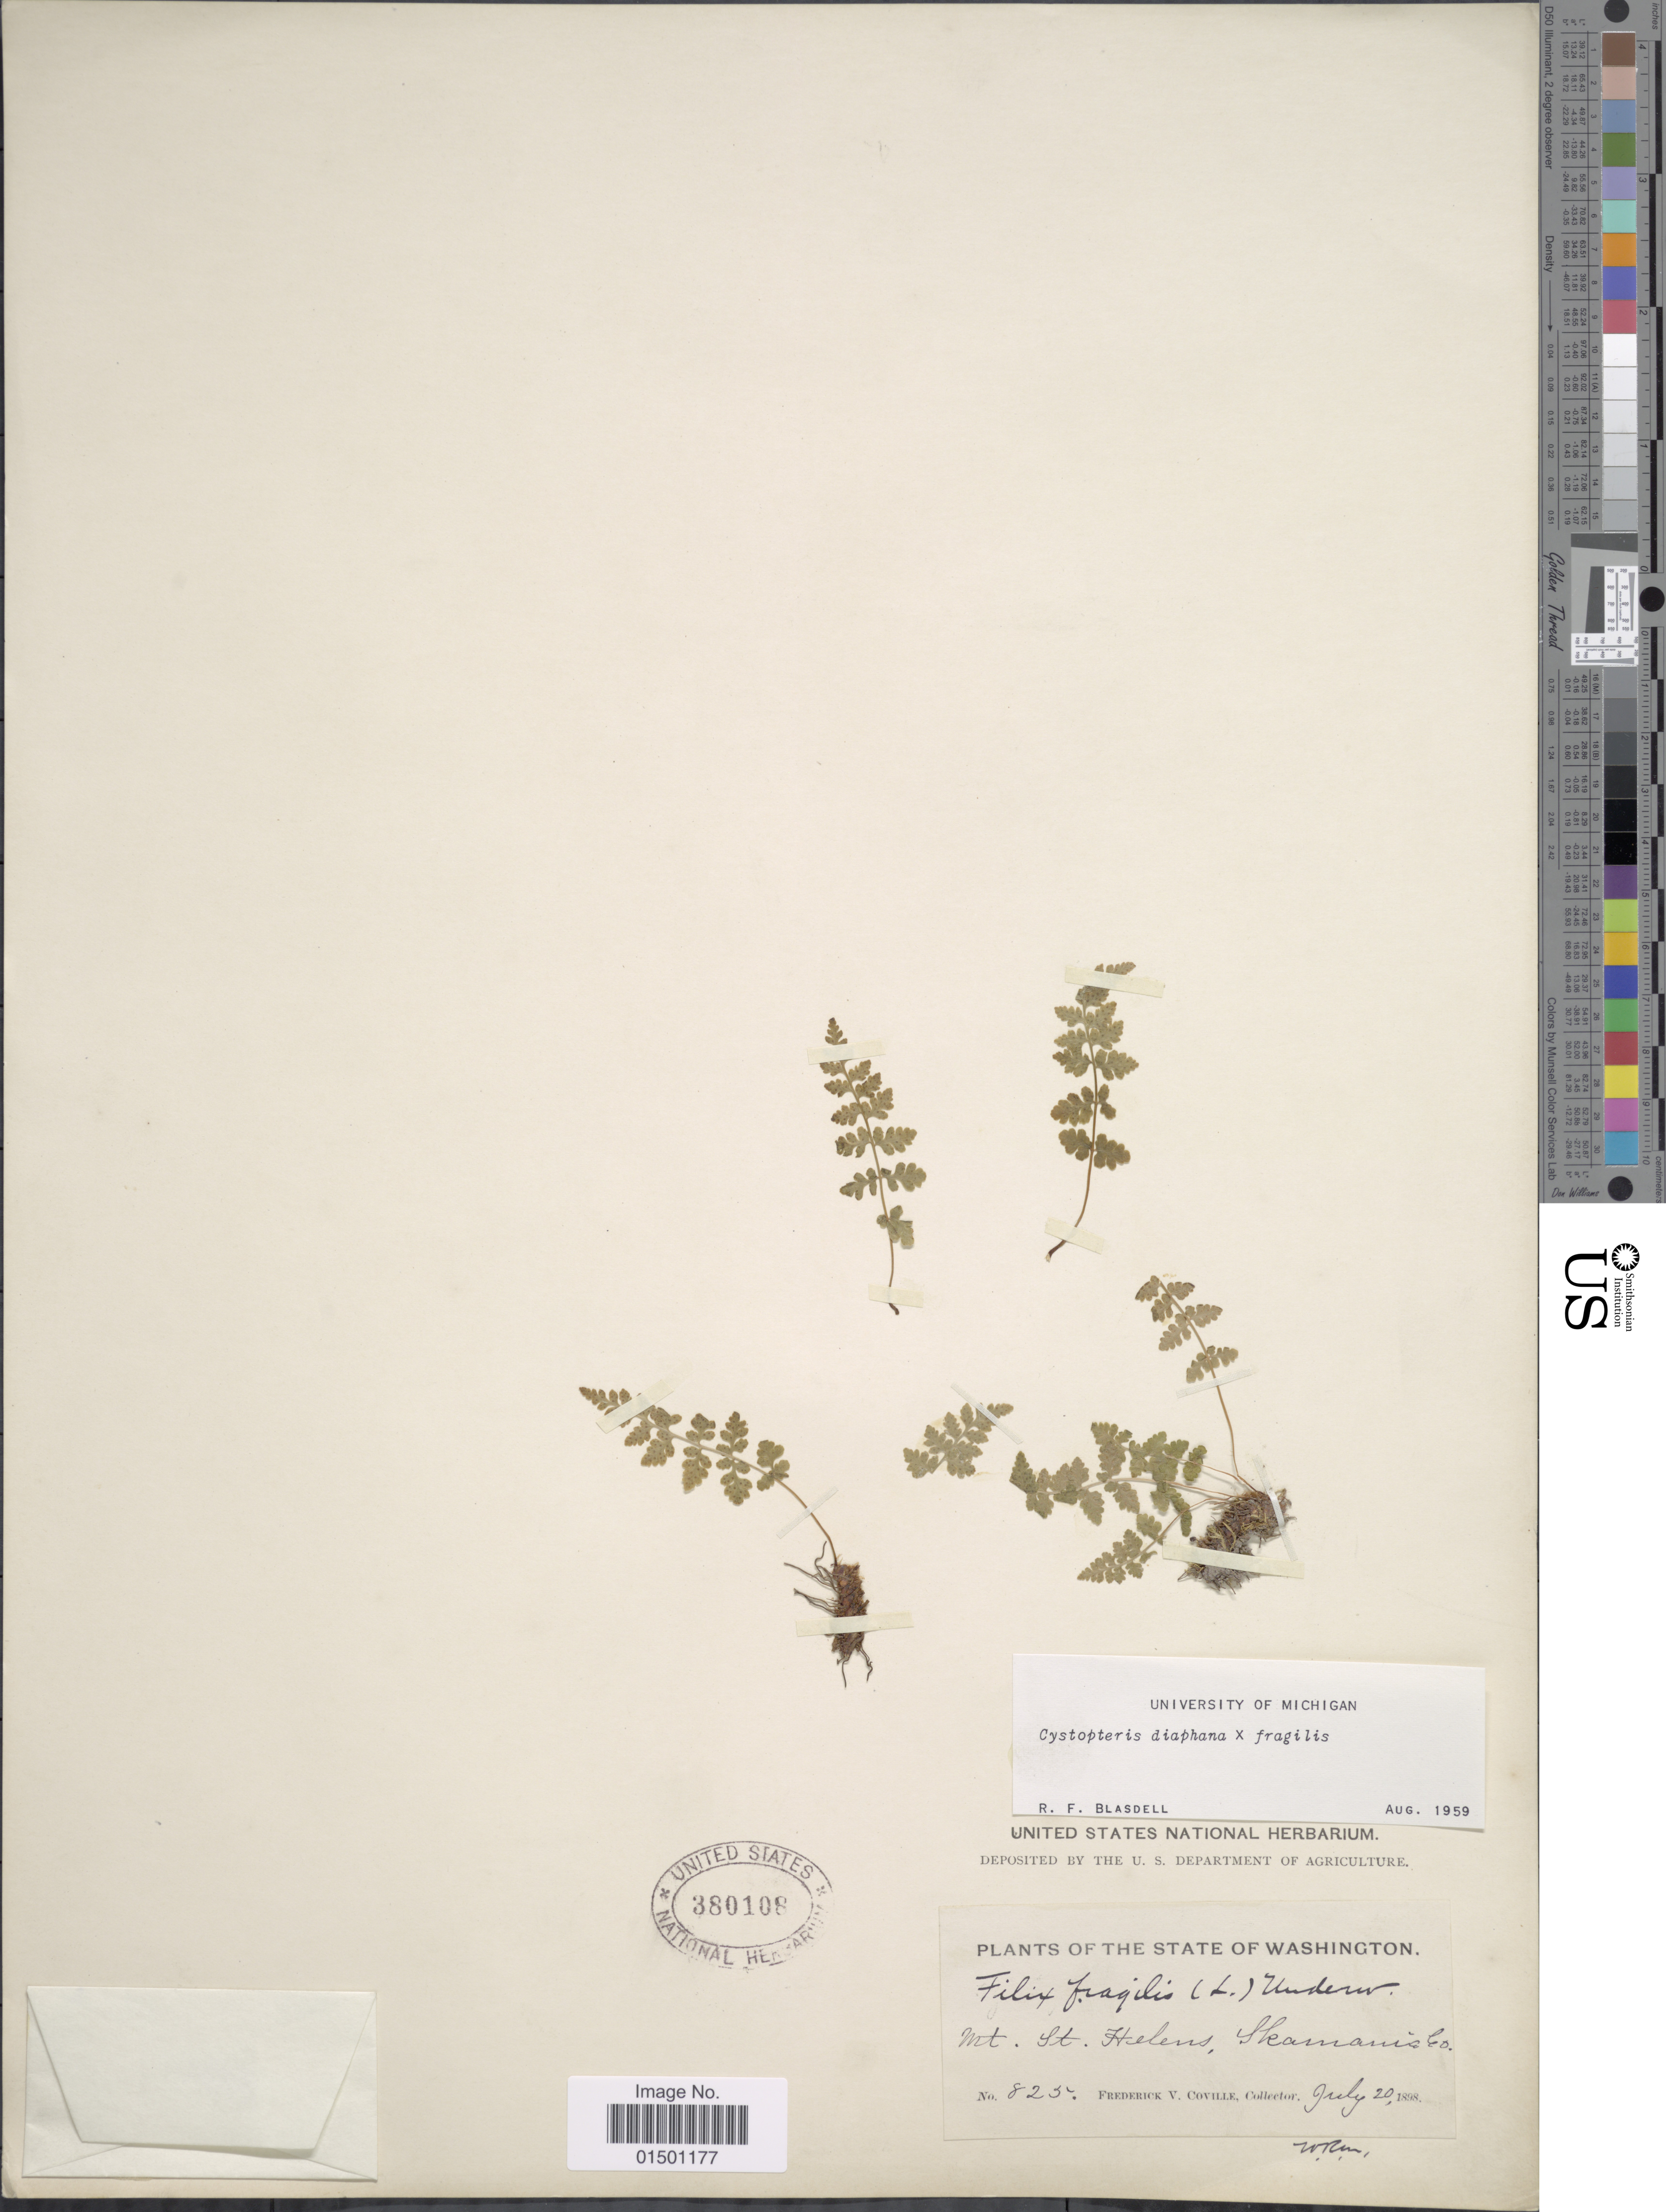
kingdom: Plantae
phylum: Tracheophyta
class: Polypodiopsida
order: Polypodiales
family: Cystopteridaceae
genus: Cystopteris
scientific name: Cystopteris diaphana x C. fragilis (L.) Bernh.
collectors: F. V. Coville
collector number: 825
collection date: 1898-07-20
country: United States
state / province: Washington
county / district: Skamania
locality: Mt. St. Helens, Skamania Co.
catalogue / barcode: US 380108